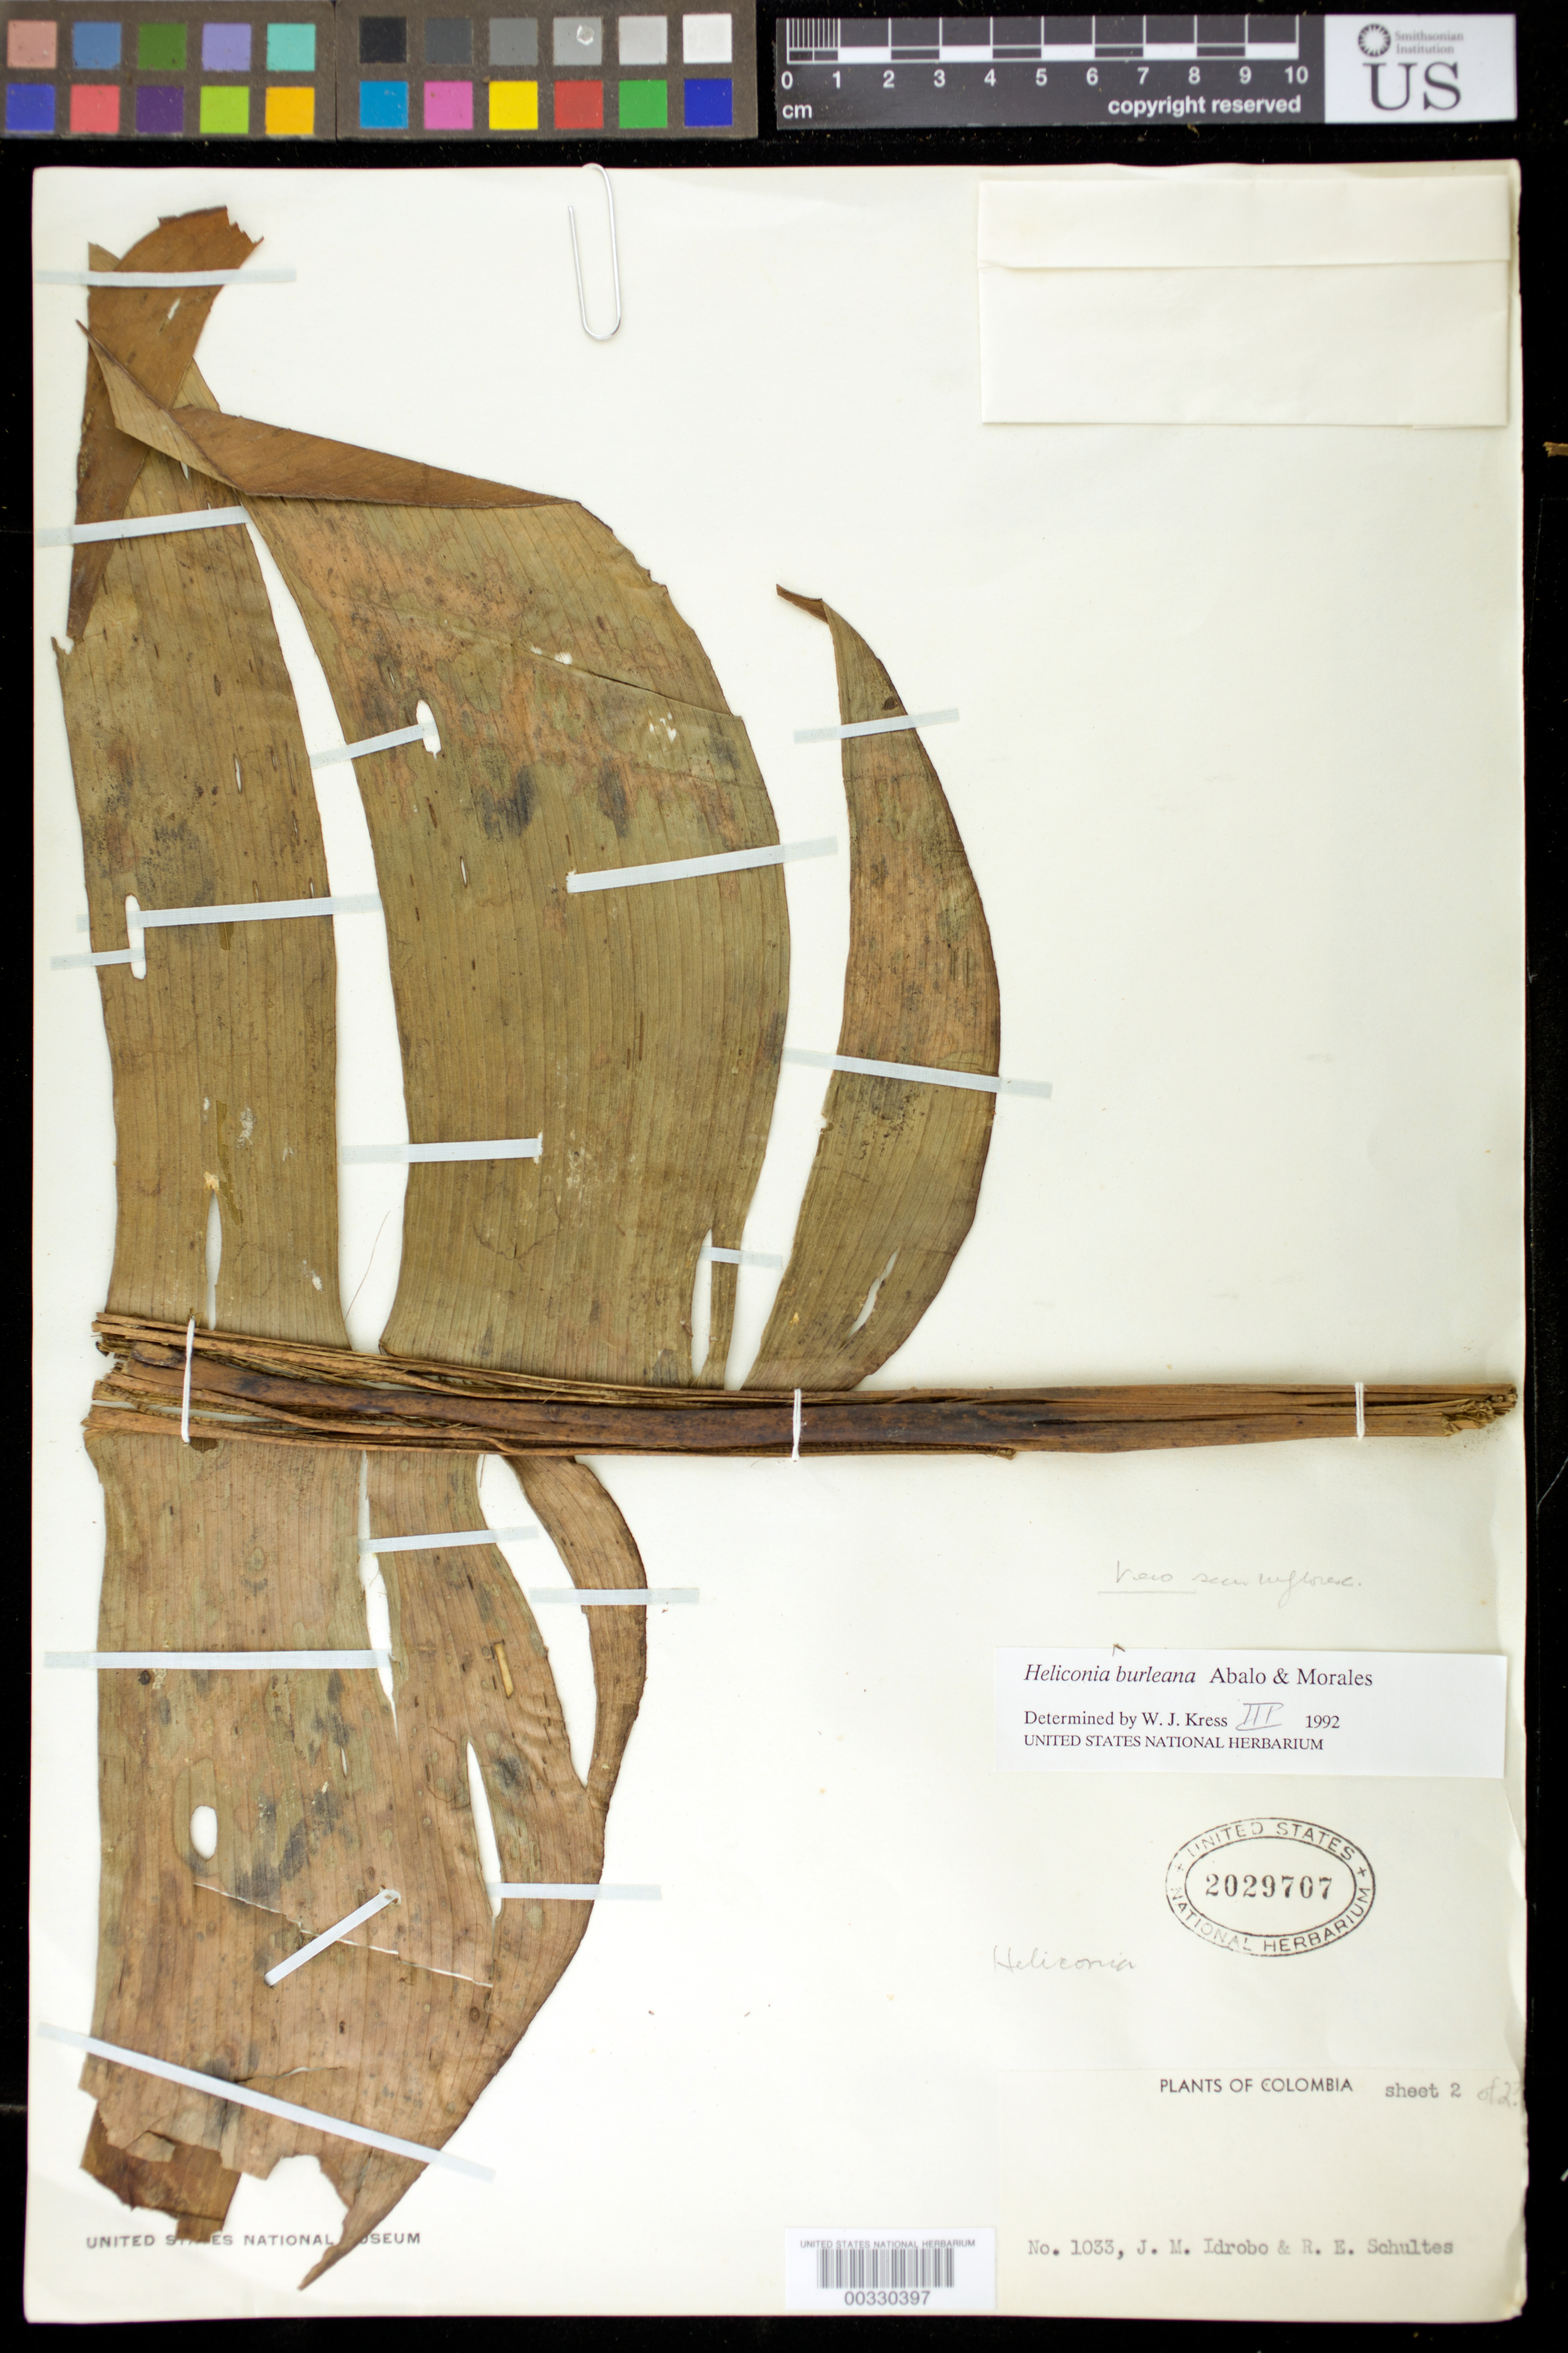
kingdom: Plantae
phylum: Tracheophyta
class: Liliopsida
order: Zingiberales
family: Heliconiaceae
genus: Heliconia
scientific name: Heliconia burleana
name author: Abalo & G. Morales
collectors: J. M. Idrobo & R. E. Schultes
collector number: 1033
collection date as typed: Enero 6-20, 1951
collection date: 1951-01-06/1951-01-20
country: Colombia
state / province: Meta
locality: Meta: Cordillera la Macarena (extremo nordeste), macizo Renjifo, cmbre y alrededores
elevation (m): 1300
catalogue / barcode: US 2029707